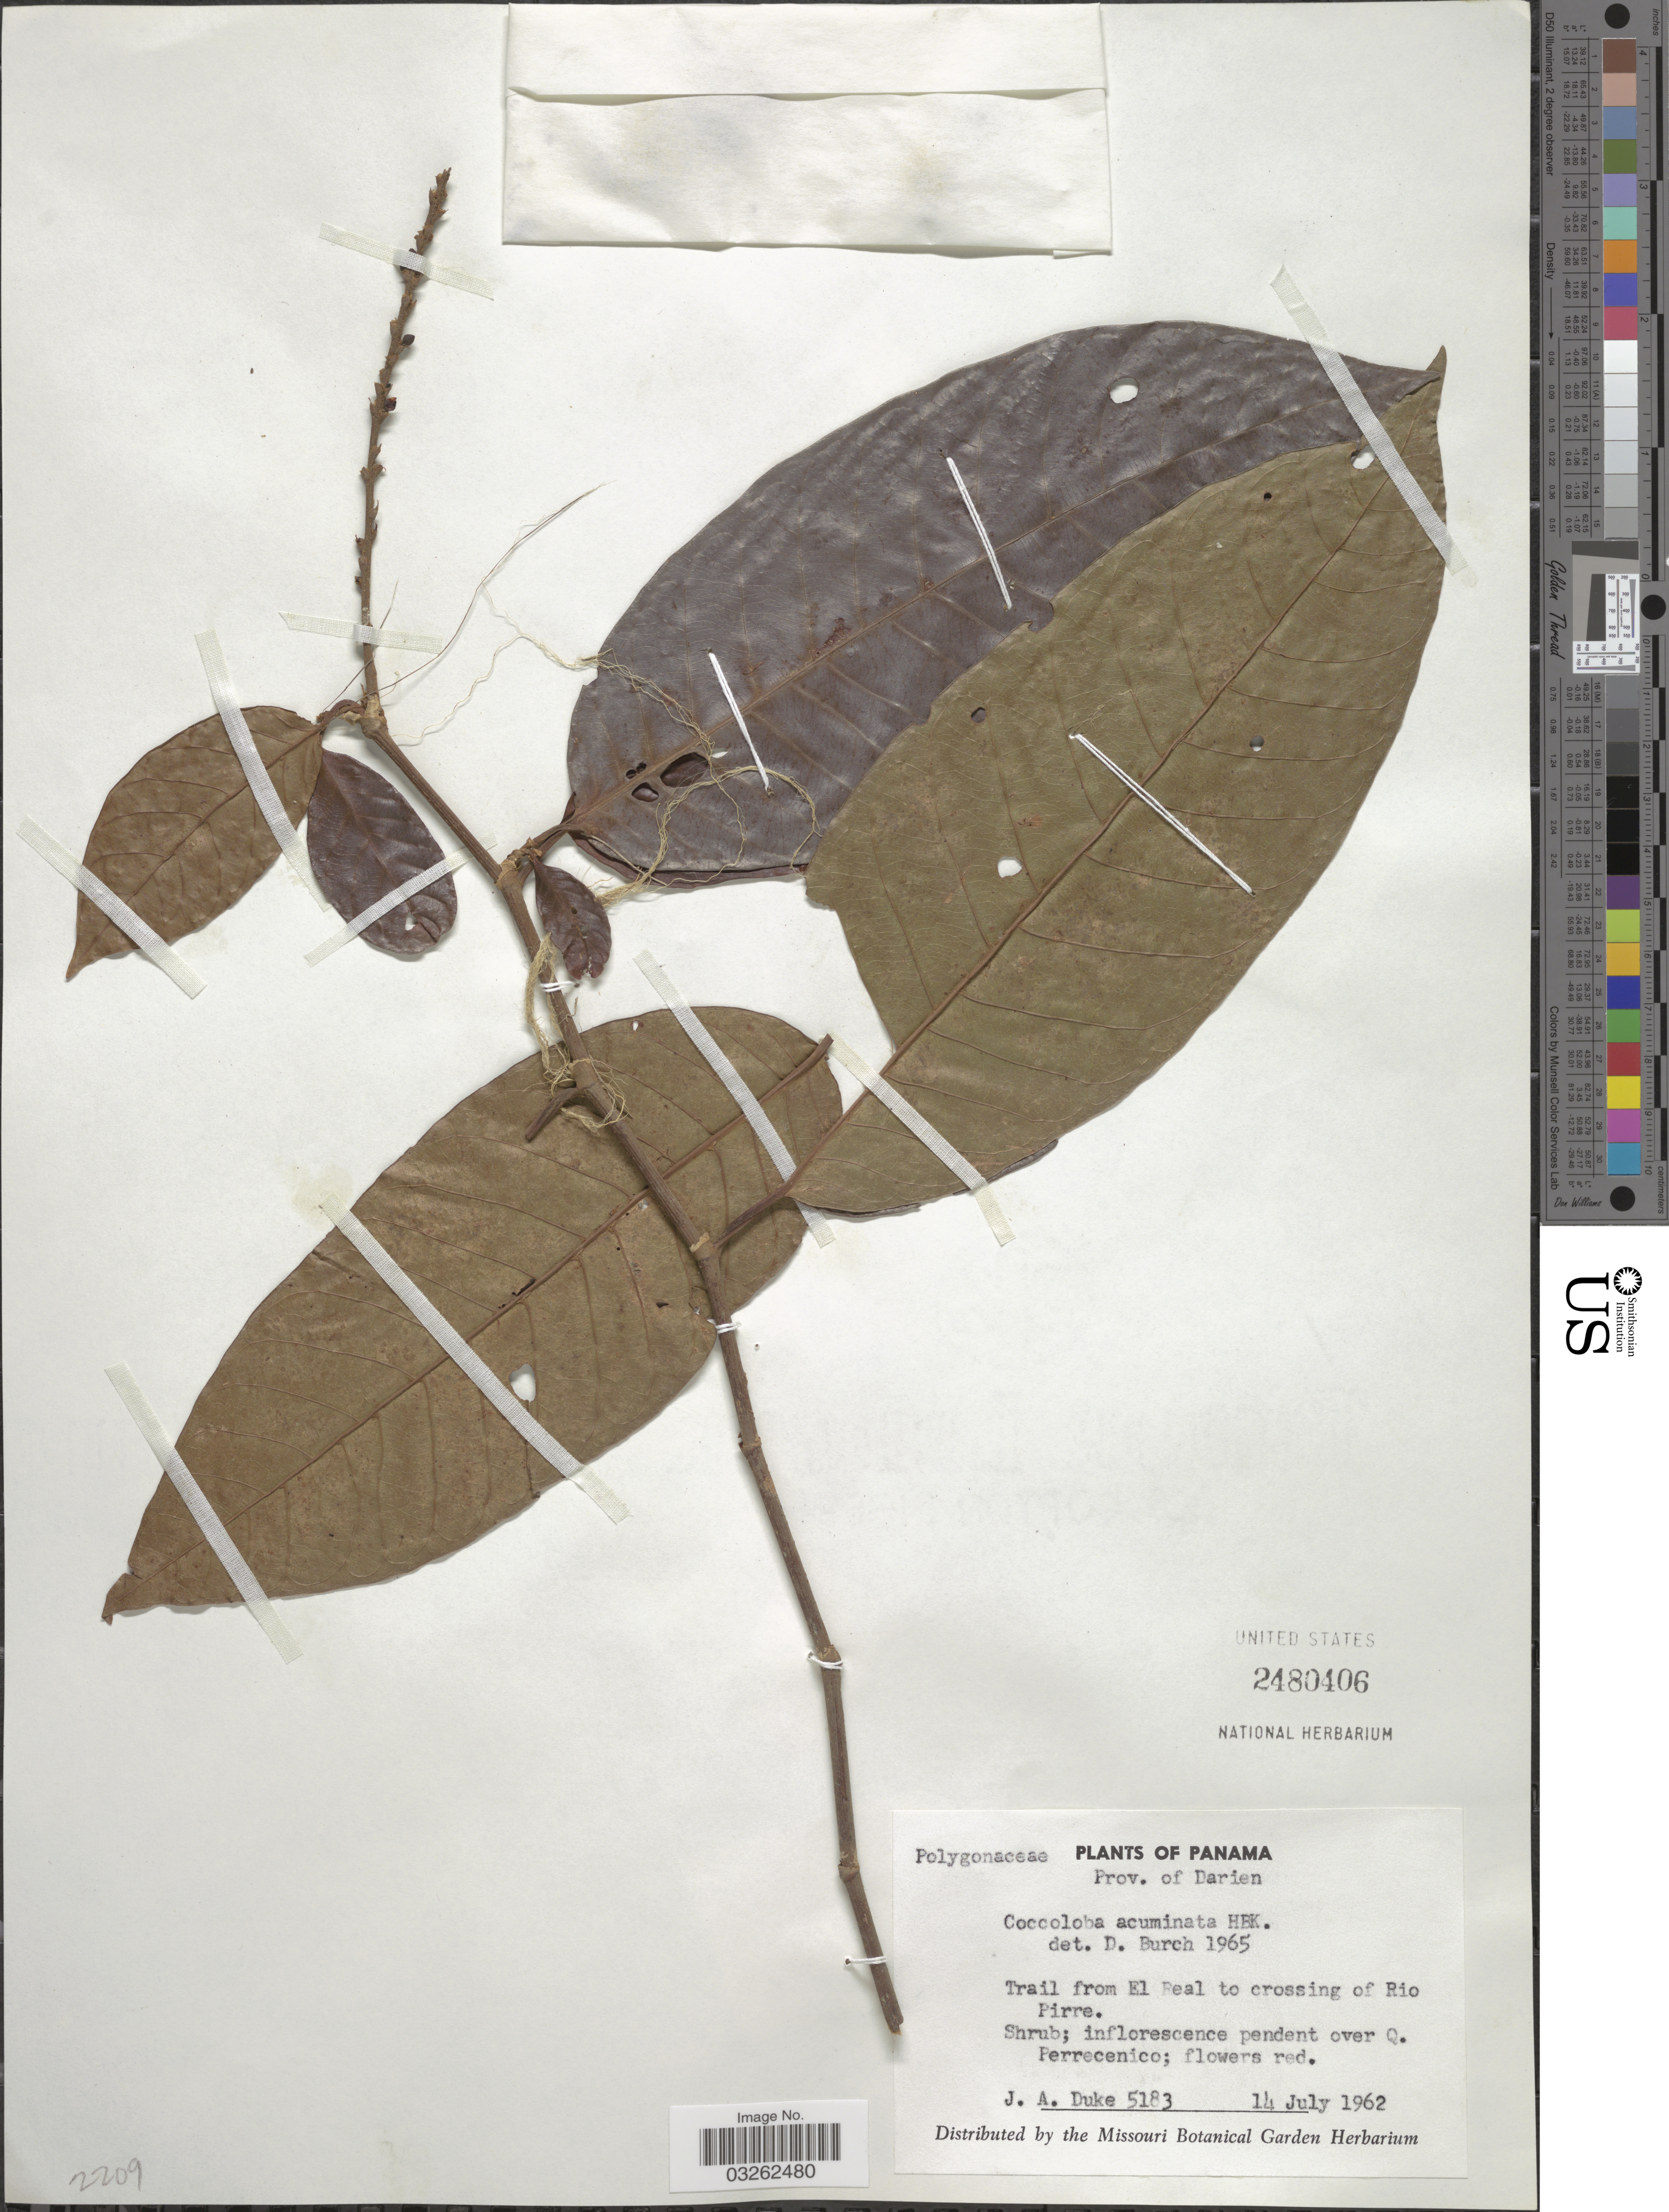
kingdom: Plantae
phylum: Tracheophyta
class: Magnoliopsida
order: Caryophyllales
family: Polygonaceae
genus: Coccoloba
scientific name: Coccoloba acuminata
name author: Kunth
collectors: J. A. Duke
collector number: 5183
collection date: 1962-07-14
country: Panama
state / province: Darién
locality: Trail from El Real to crossing of Rio Pirre.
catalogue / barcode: US 2480406